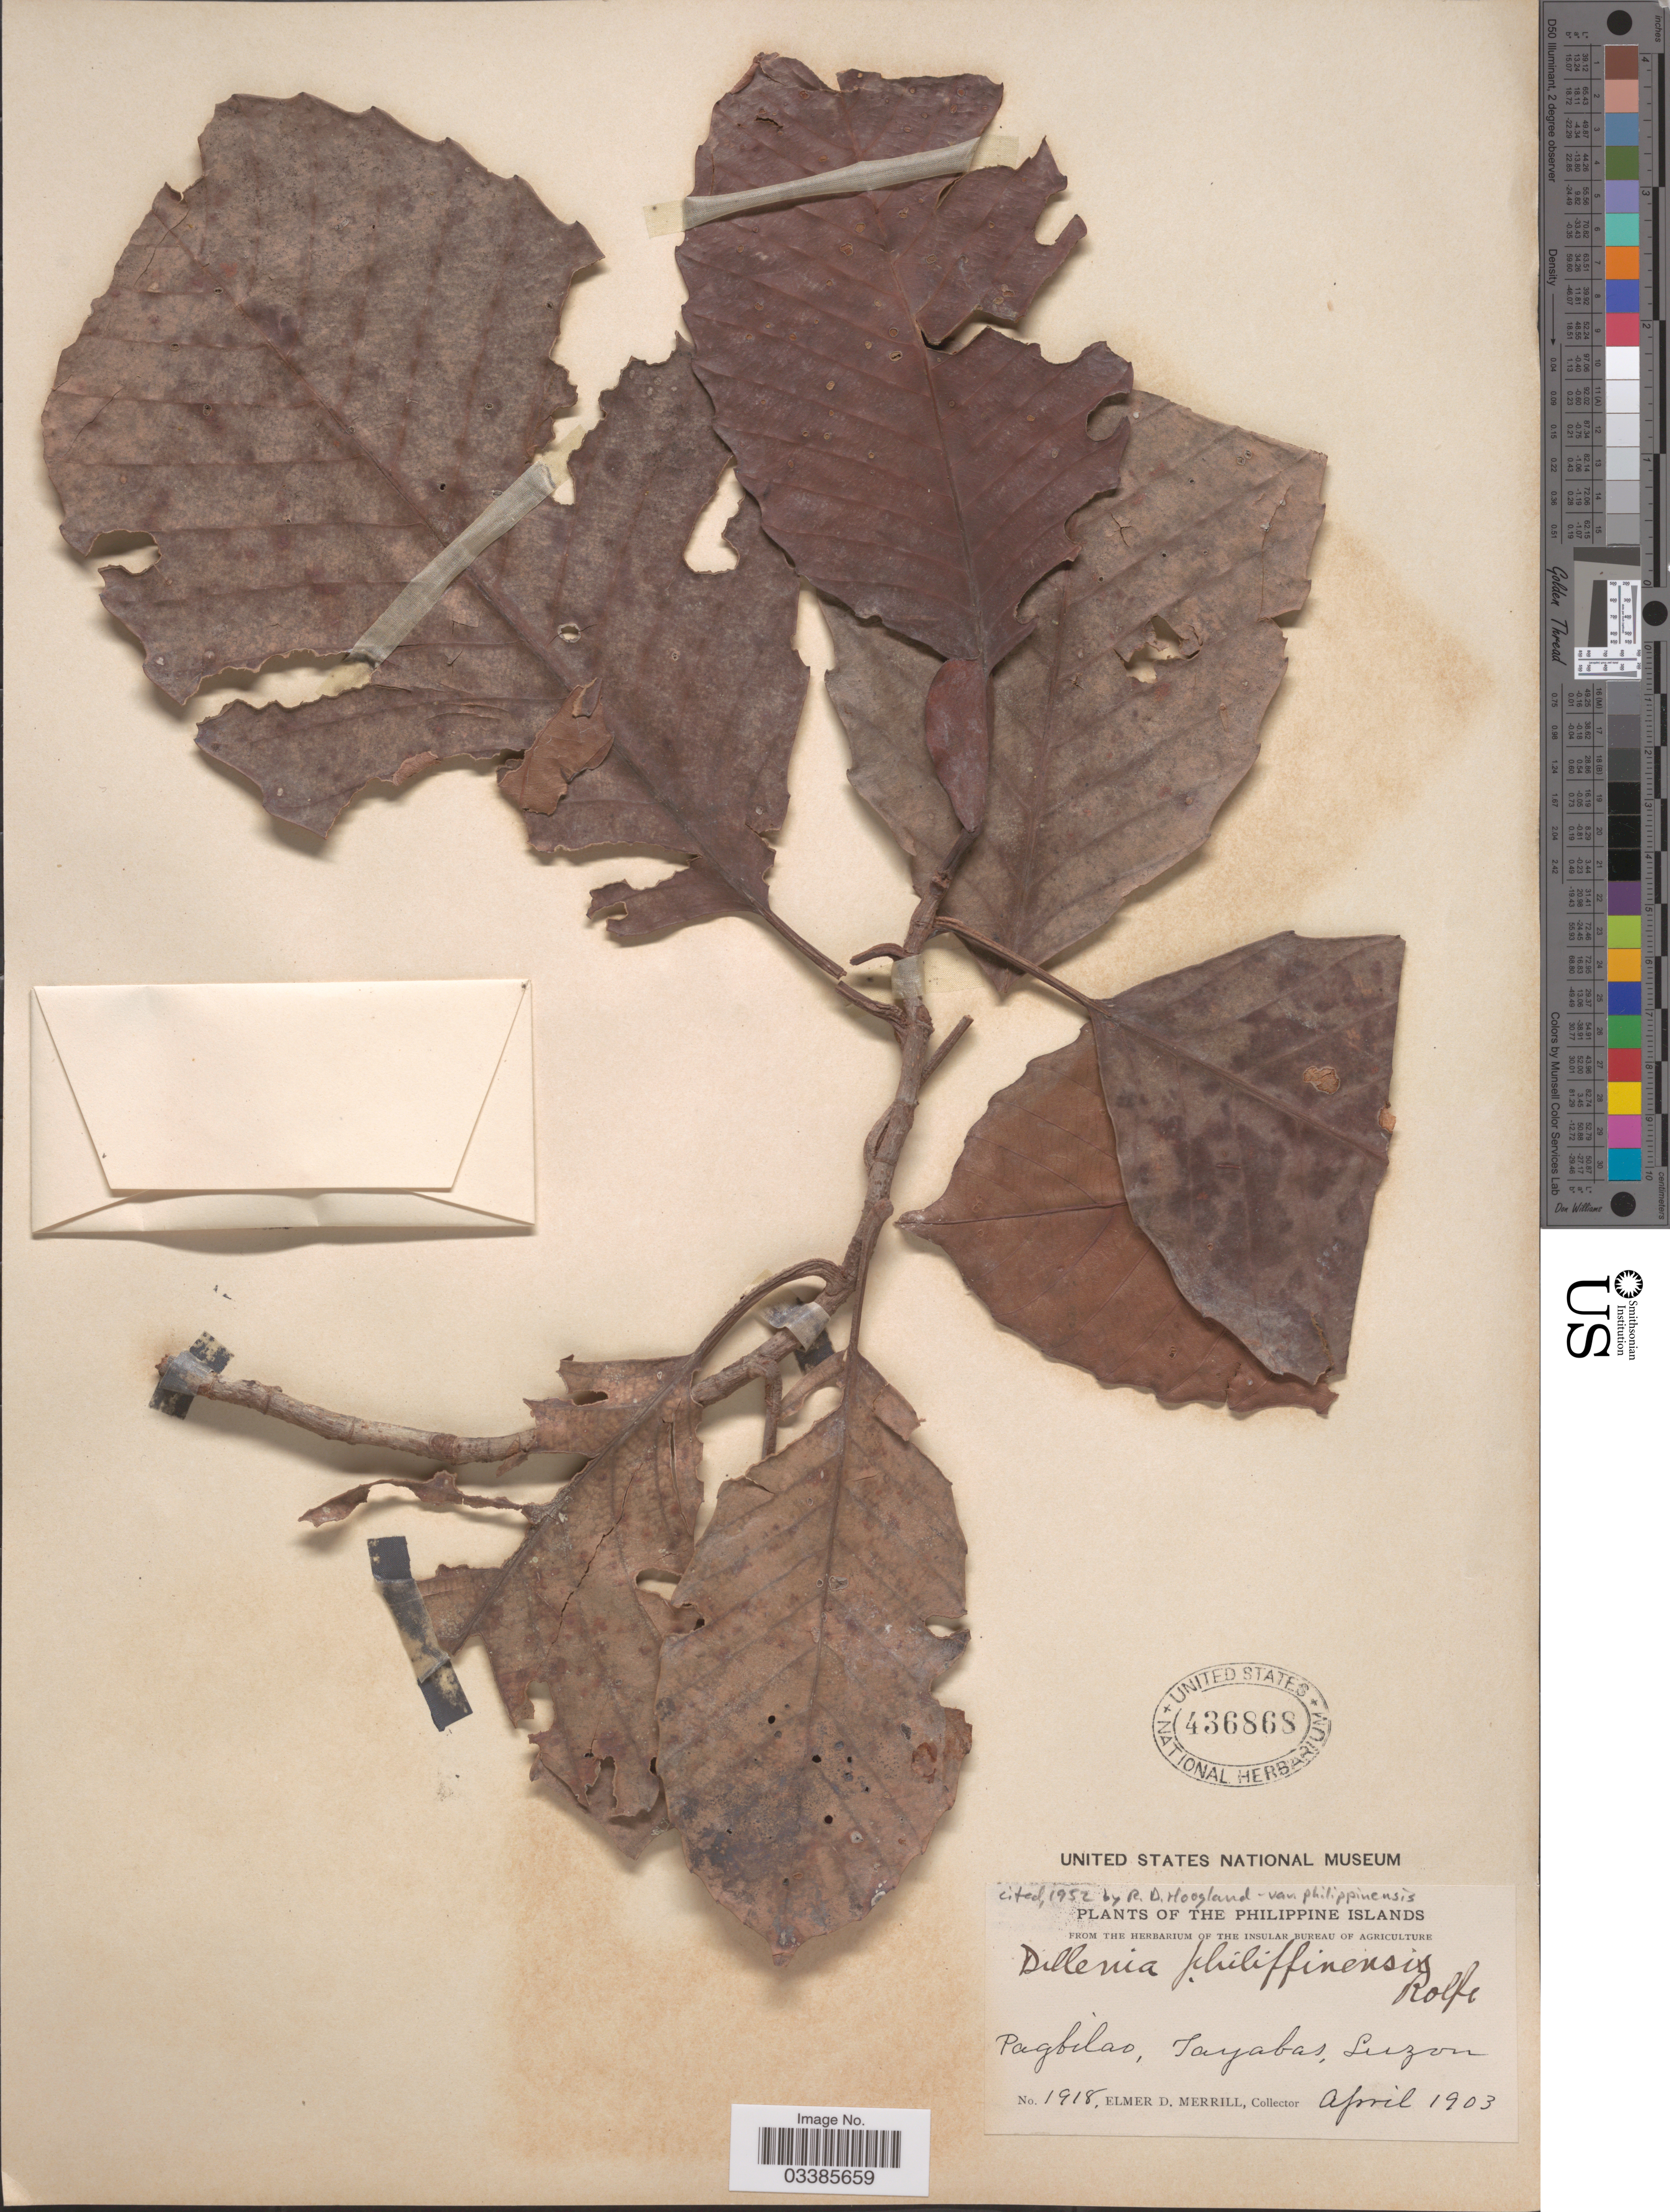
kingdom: Plantae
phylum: Tracheophyta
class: Magnoliopsida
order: Dilleniales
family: Dilleniaceae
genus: Dillenia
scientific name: Dillenia philippinensis var. philippinensis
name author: Rolfe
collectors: E. D. Merrill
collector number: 1918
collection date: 1903-04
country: Philippines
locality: Pagbilao, Tayabas, Luzon.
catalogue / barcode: US 436868